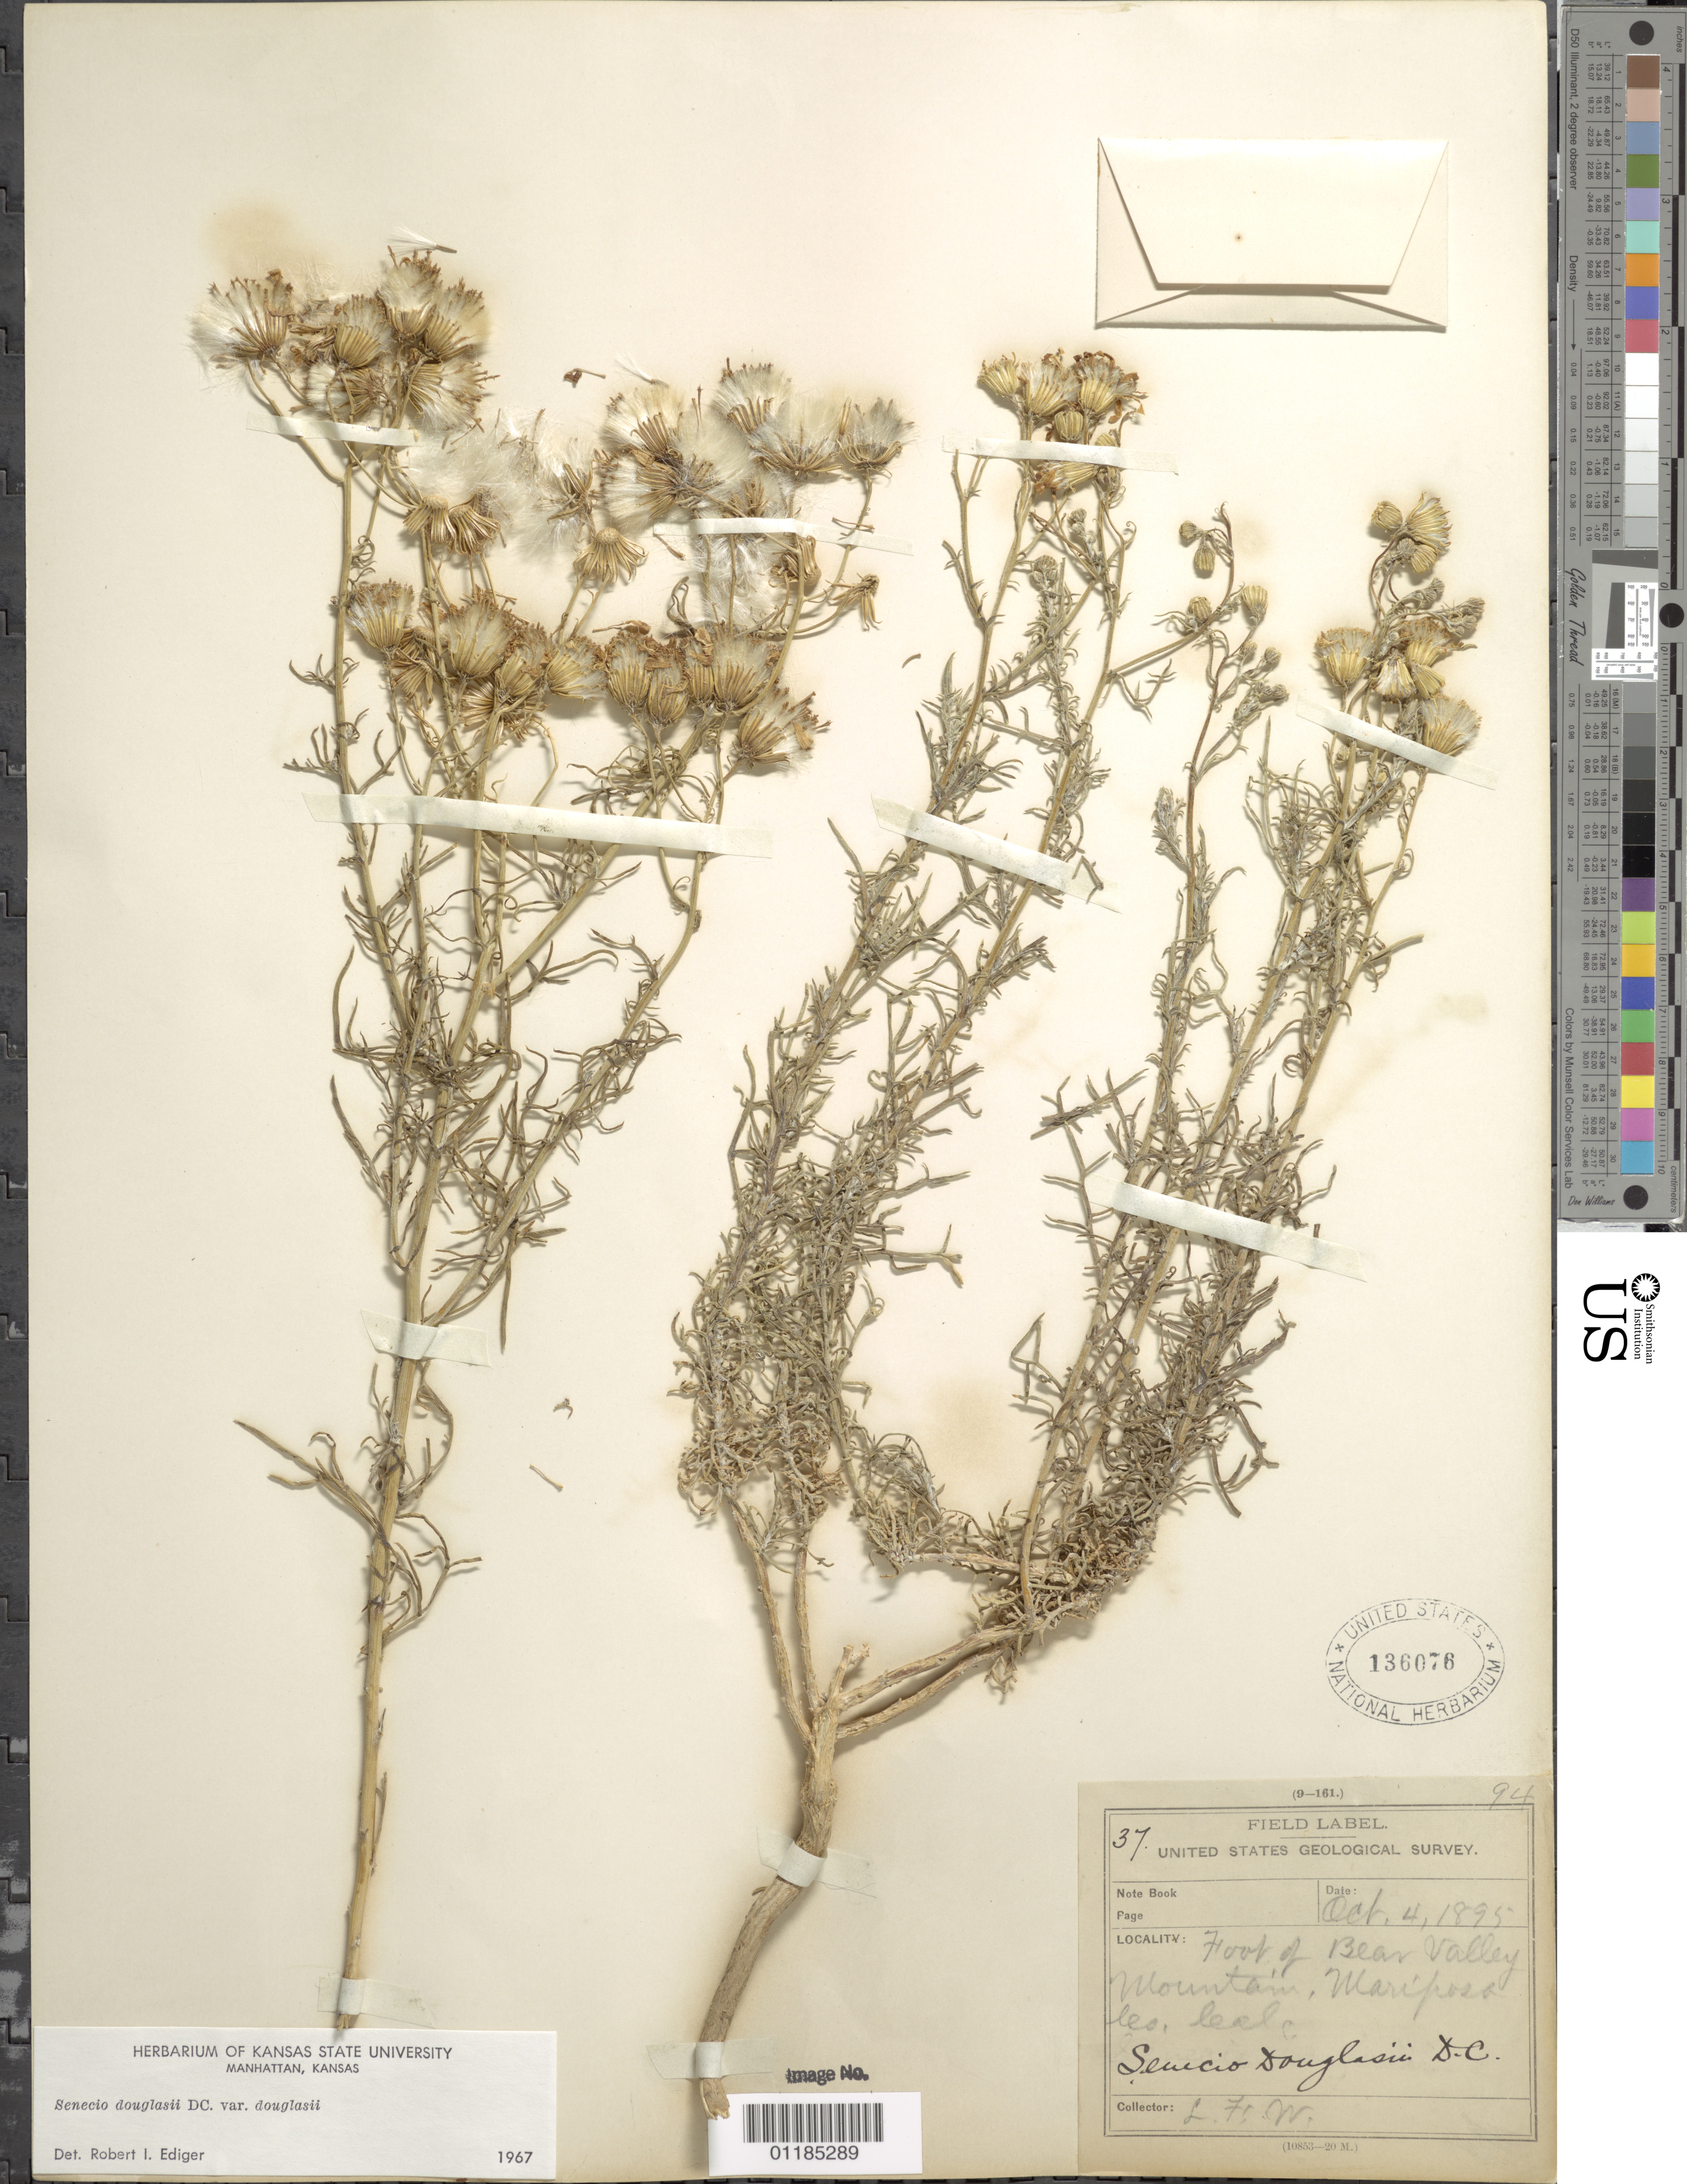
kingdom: Plantae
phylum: Tracheophyta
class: Magnoliopsida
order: Asterales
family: Asteraceae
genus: Senecio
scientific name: Senecio flaccidus var. douglasii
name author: (DC.) B.L. Turner & T.M. Barkley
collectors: L. F. Ward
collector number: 37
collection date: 1895-10-04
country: United States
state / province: California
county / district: Mariposa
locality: Foot of Bear Valley Mountain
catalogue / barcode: US 136076